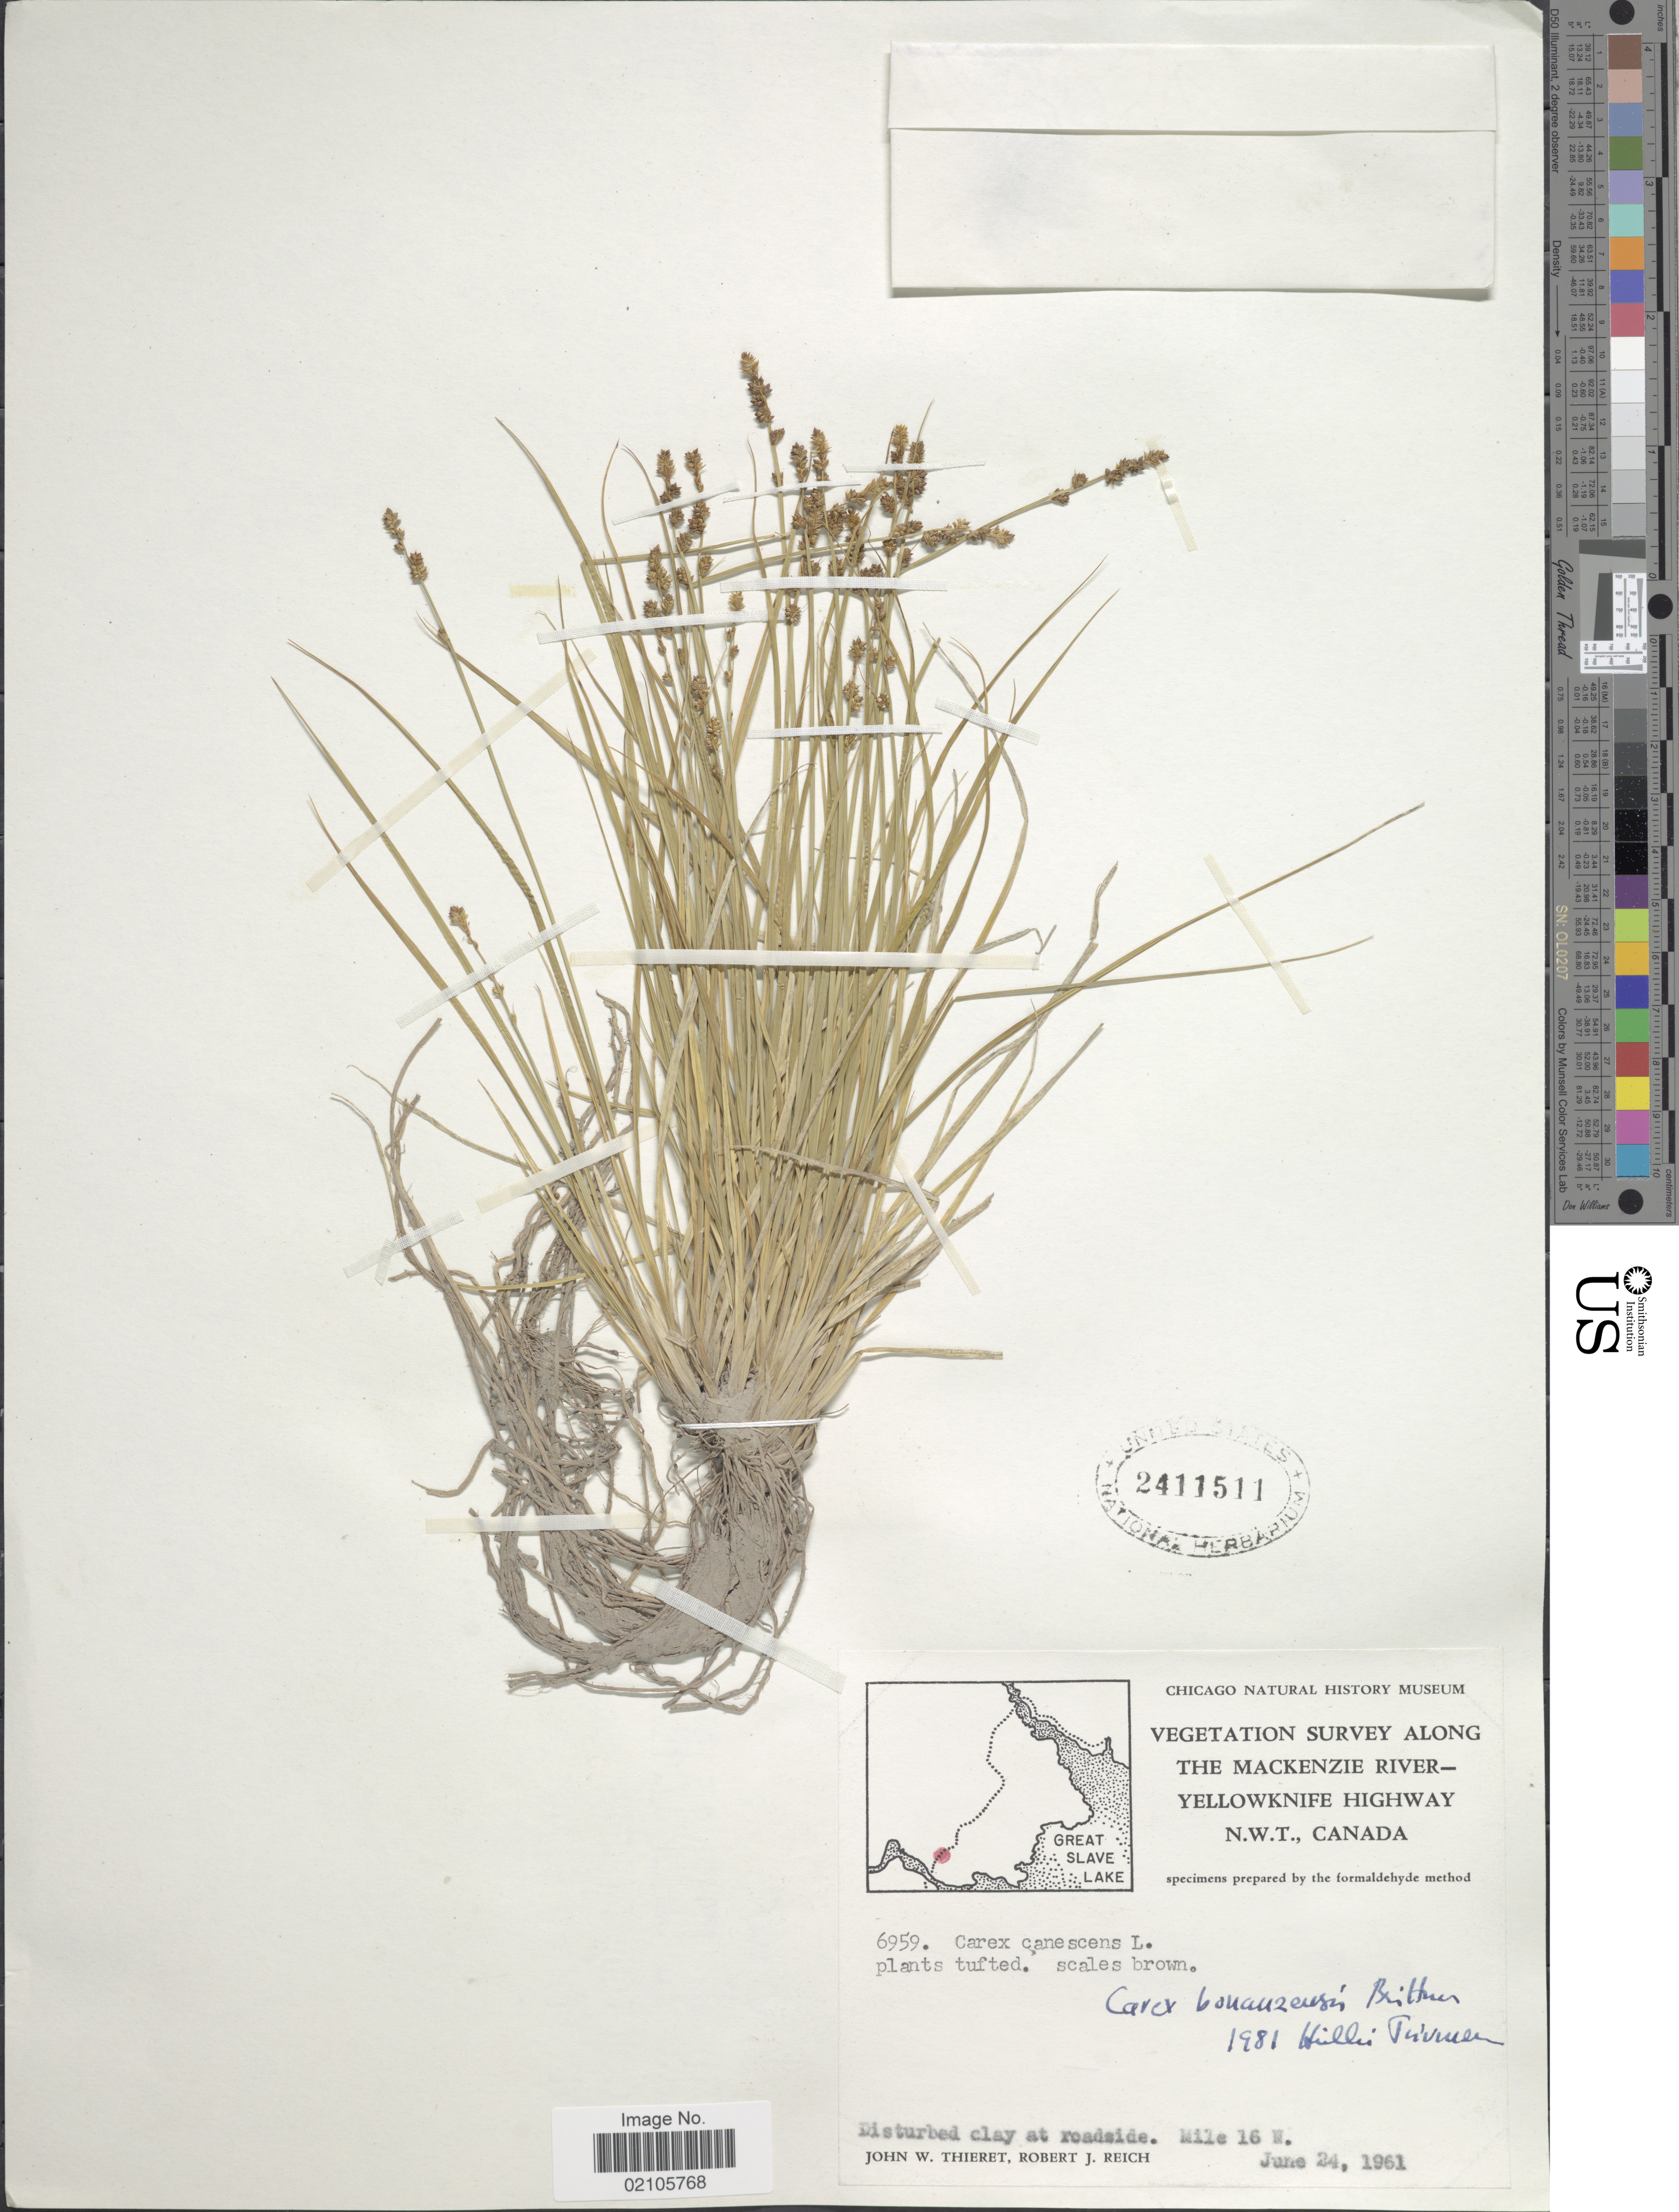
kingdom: Plantae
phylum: Tracheophyta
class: Liliopsida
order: Poales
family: Cyperaceae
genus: Carex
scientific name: Carex bonanzensis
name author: Britton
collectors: J. W. Thieret & R. Reich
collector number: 6959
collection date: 1961-06-24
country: Canada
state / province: Northwest Territories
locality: Along the Mackenzie River- Yellowknife Highway. Mile 16 W.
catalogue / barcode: US 2411511